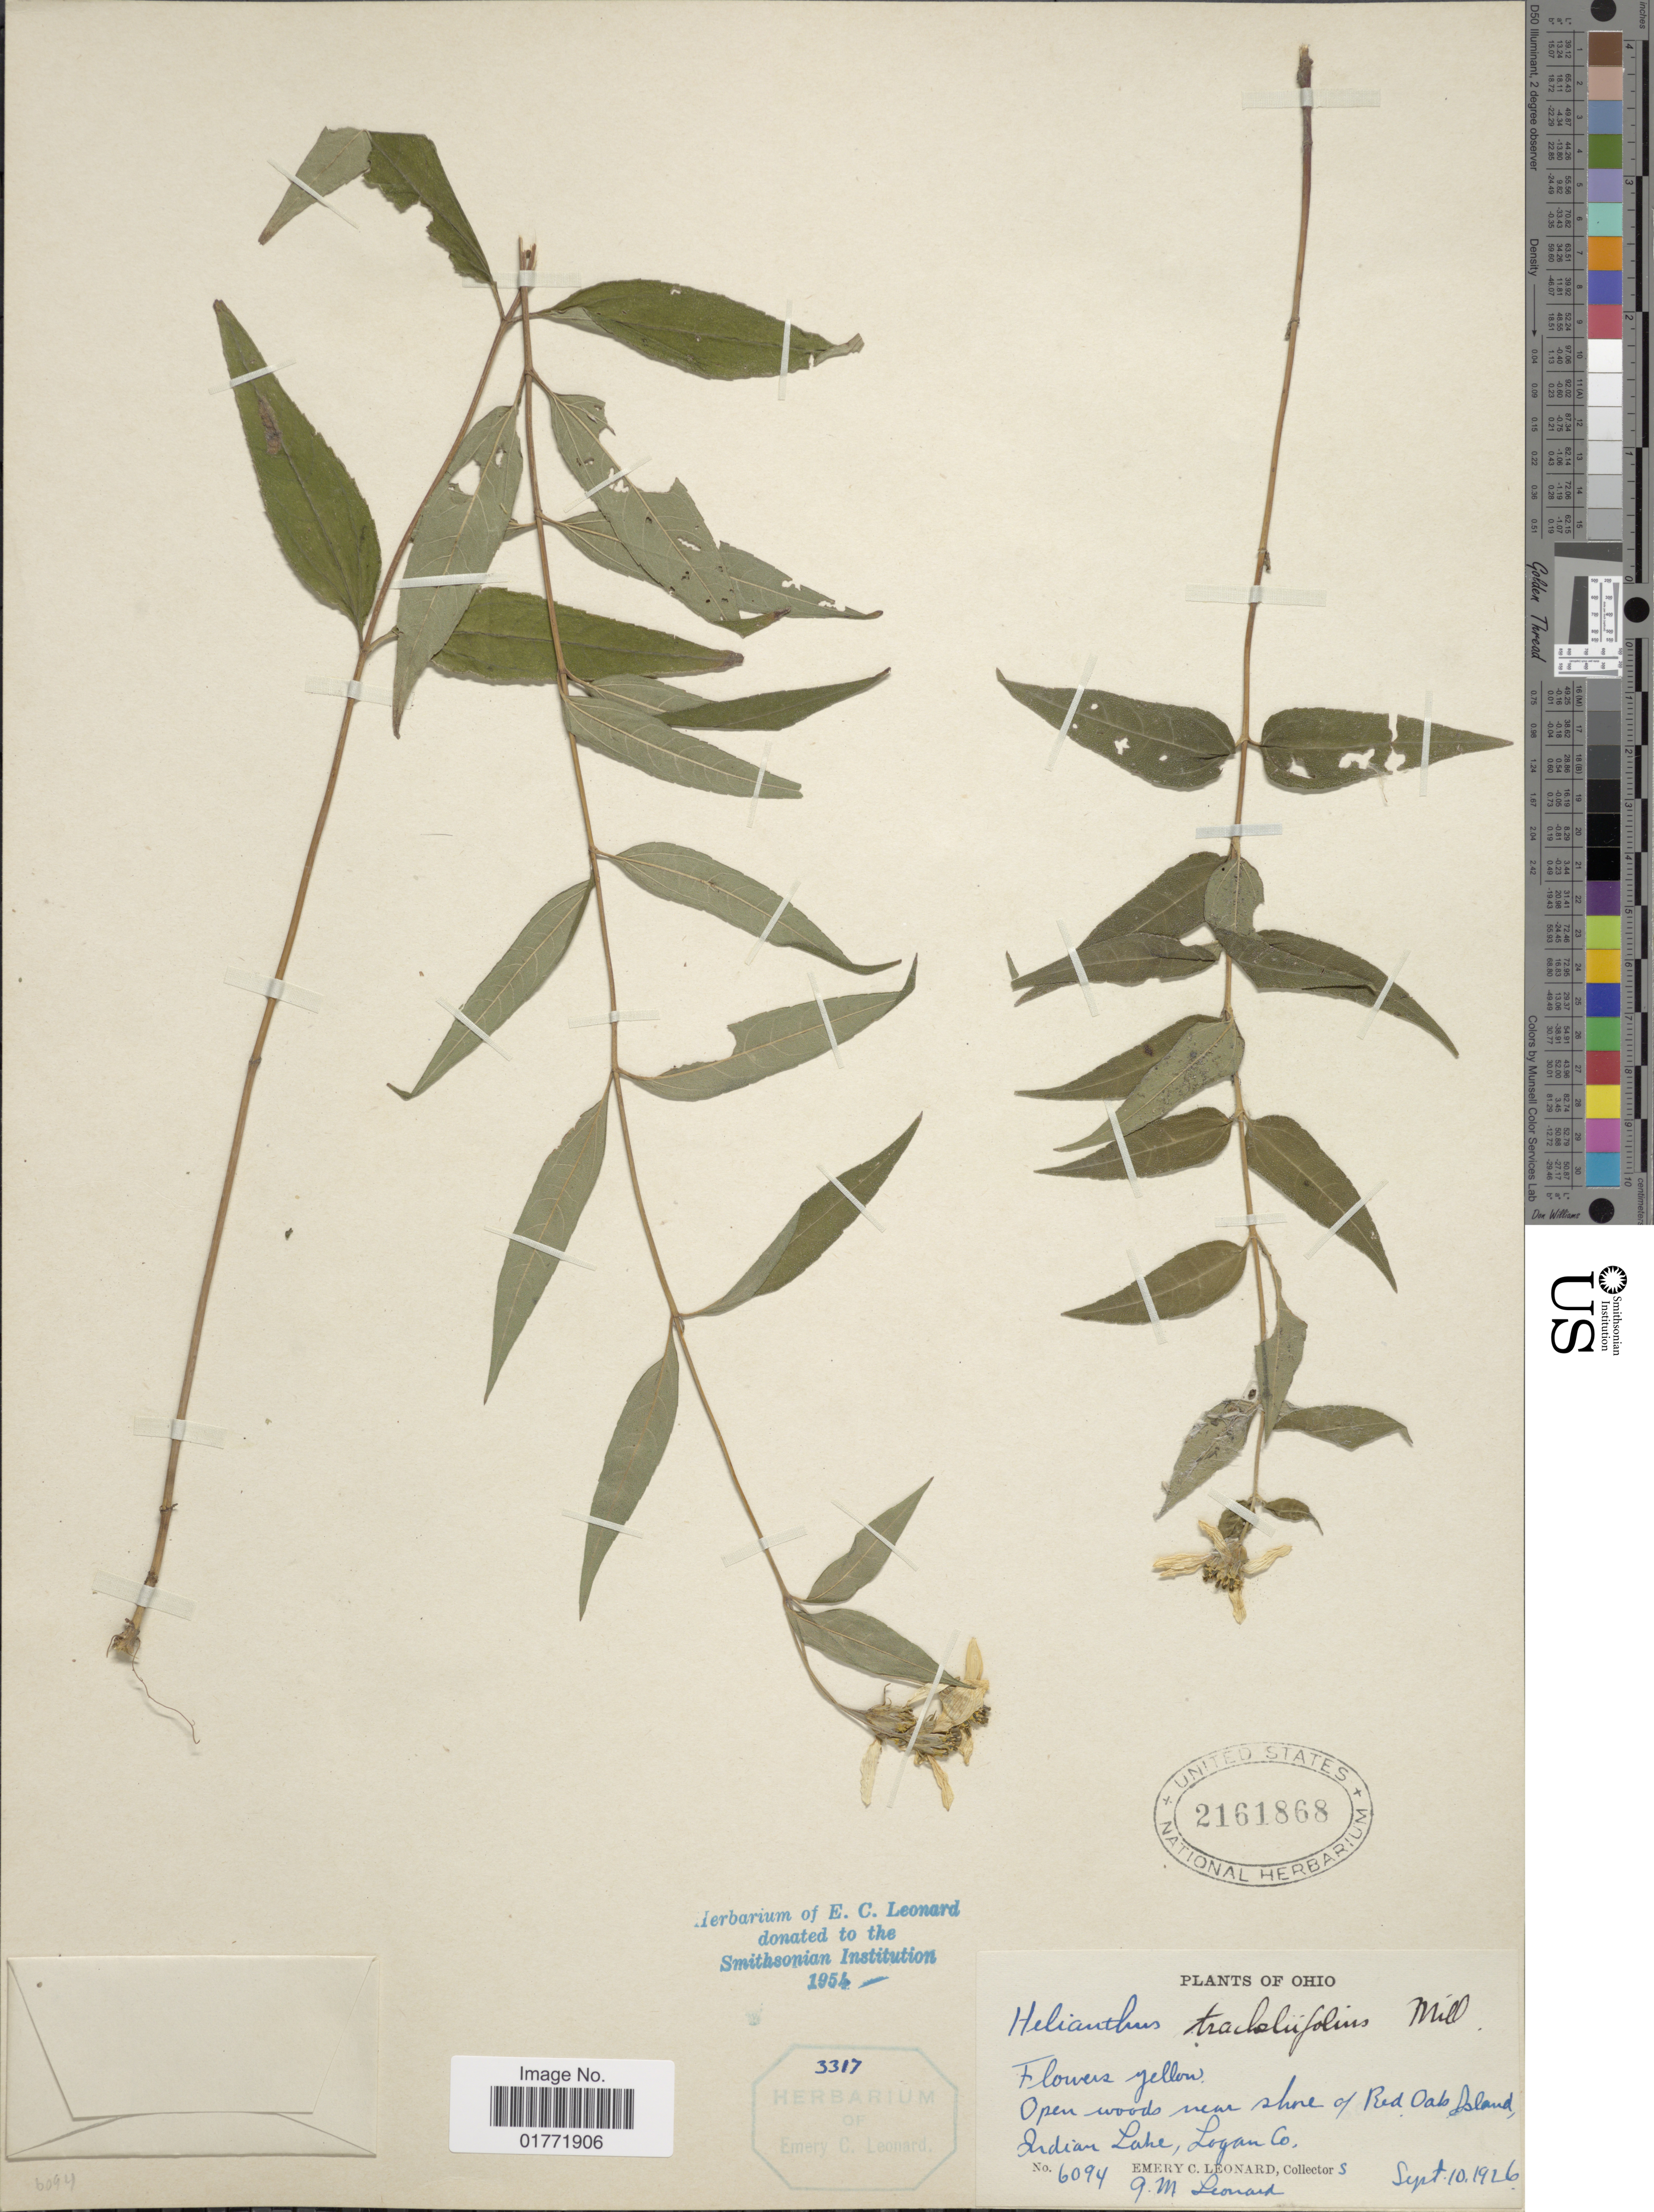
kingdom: Plantae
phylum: Tracheophyta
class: Magnoliopsida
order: Asterales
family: Asteraceae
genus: Helianthus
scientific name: Helianthus tracheliifolius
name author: Mill.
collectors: E. C. Leonard & G. M. Leonard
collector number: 6094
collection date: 1926-09-10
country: United States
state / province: Ohio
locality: Ohio. Open woods near shore of Red Oak Island, Indian Lake, Logan Co.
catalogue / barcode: US 2161868